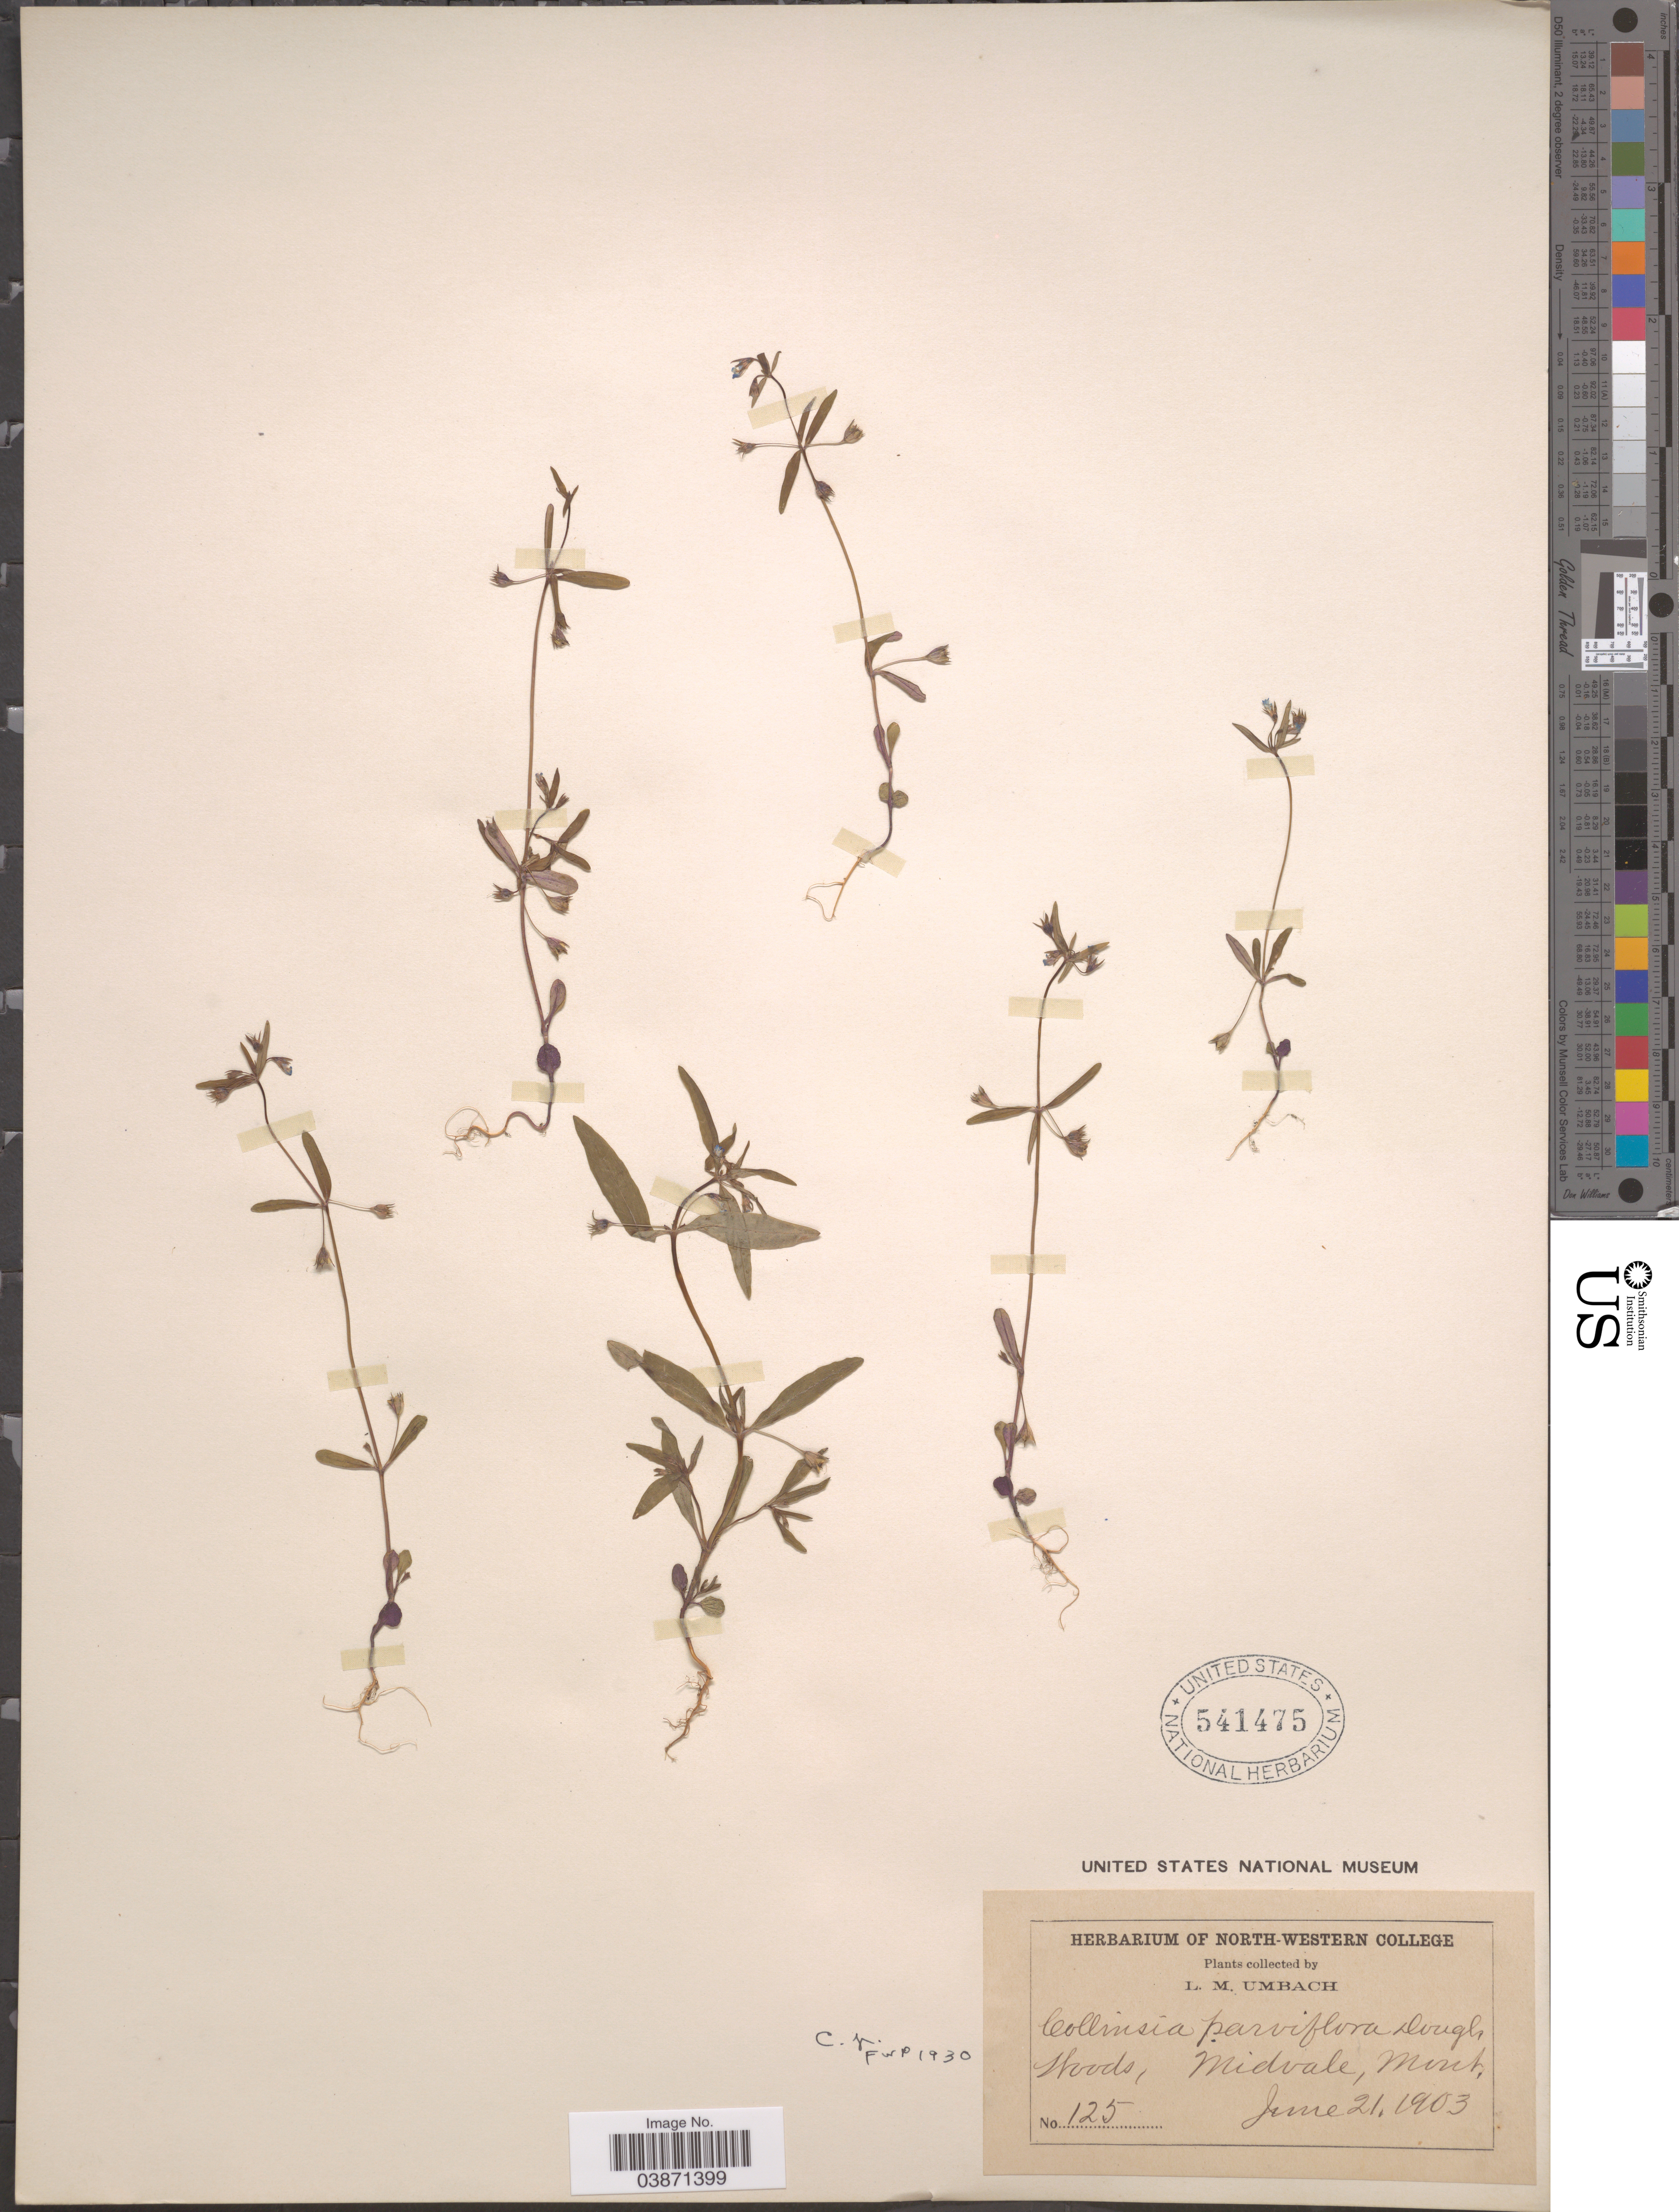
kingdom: Plantae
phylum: Tracheophyta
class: Magnoliopsida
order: Lamiales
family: Plantaginaceae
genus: Collinsia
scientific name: Collinsia parviflora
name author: Douglas ex Lindl.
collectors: L. M. Umbach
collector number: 125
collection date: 1903-06-21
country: United States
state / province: Montana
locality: Woods, Midvale.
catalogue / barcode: US 541475